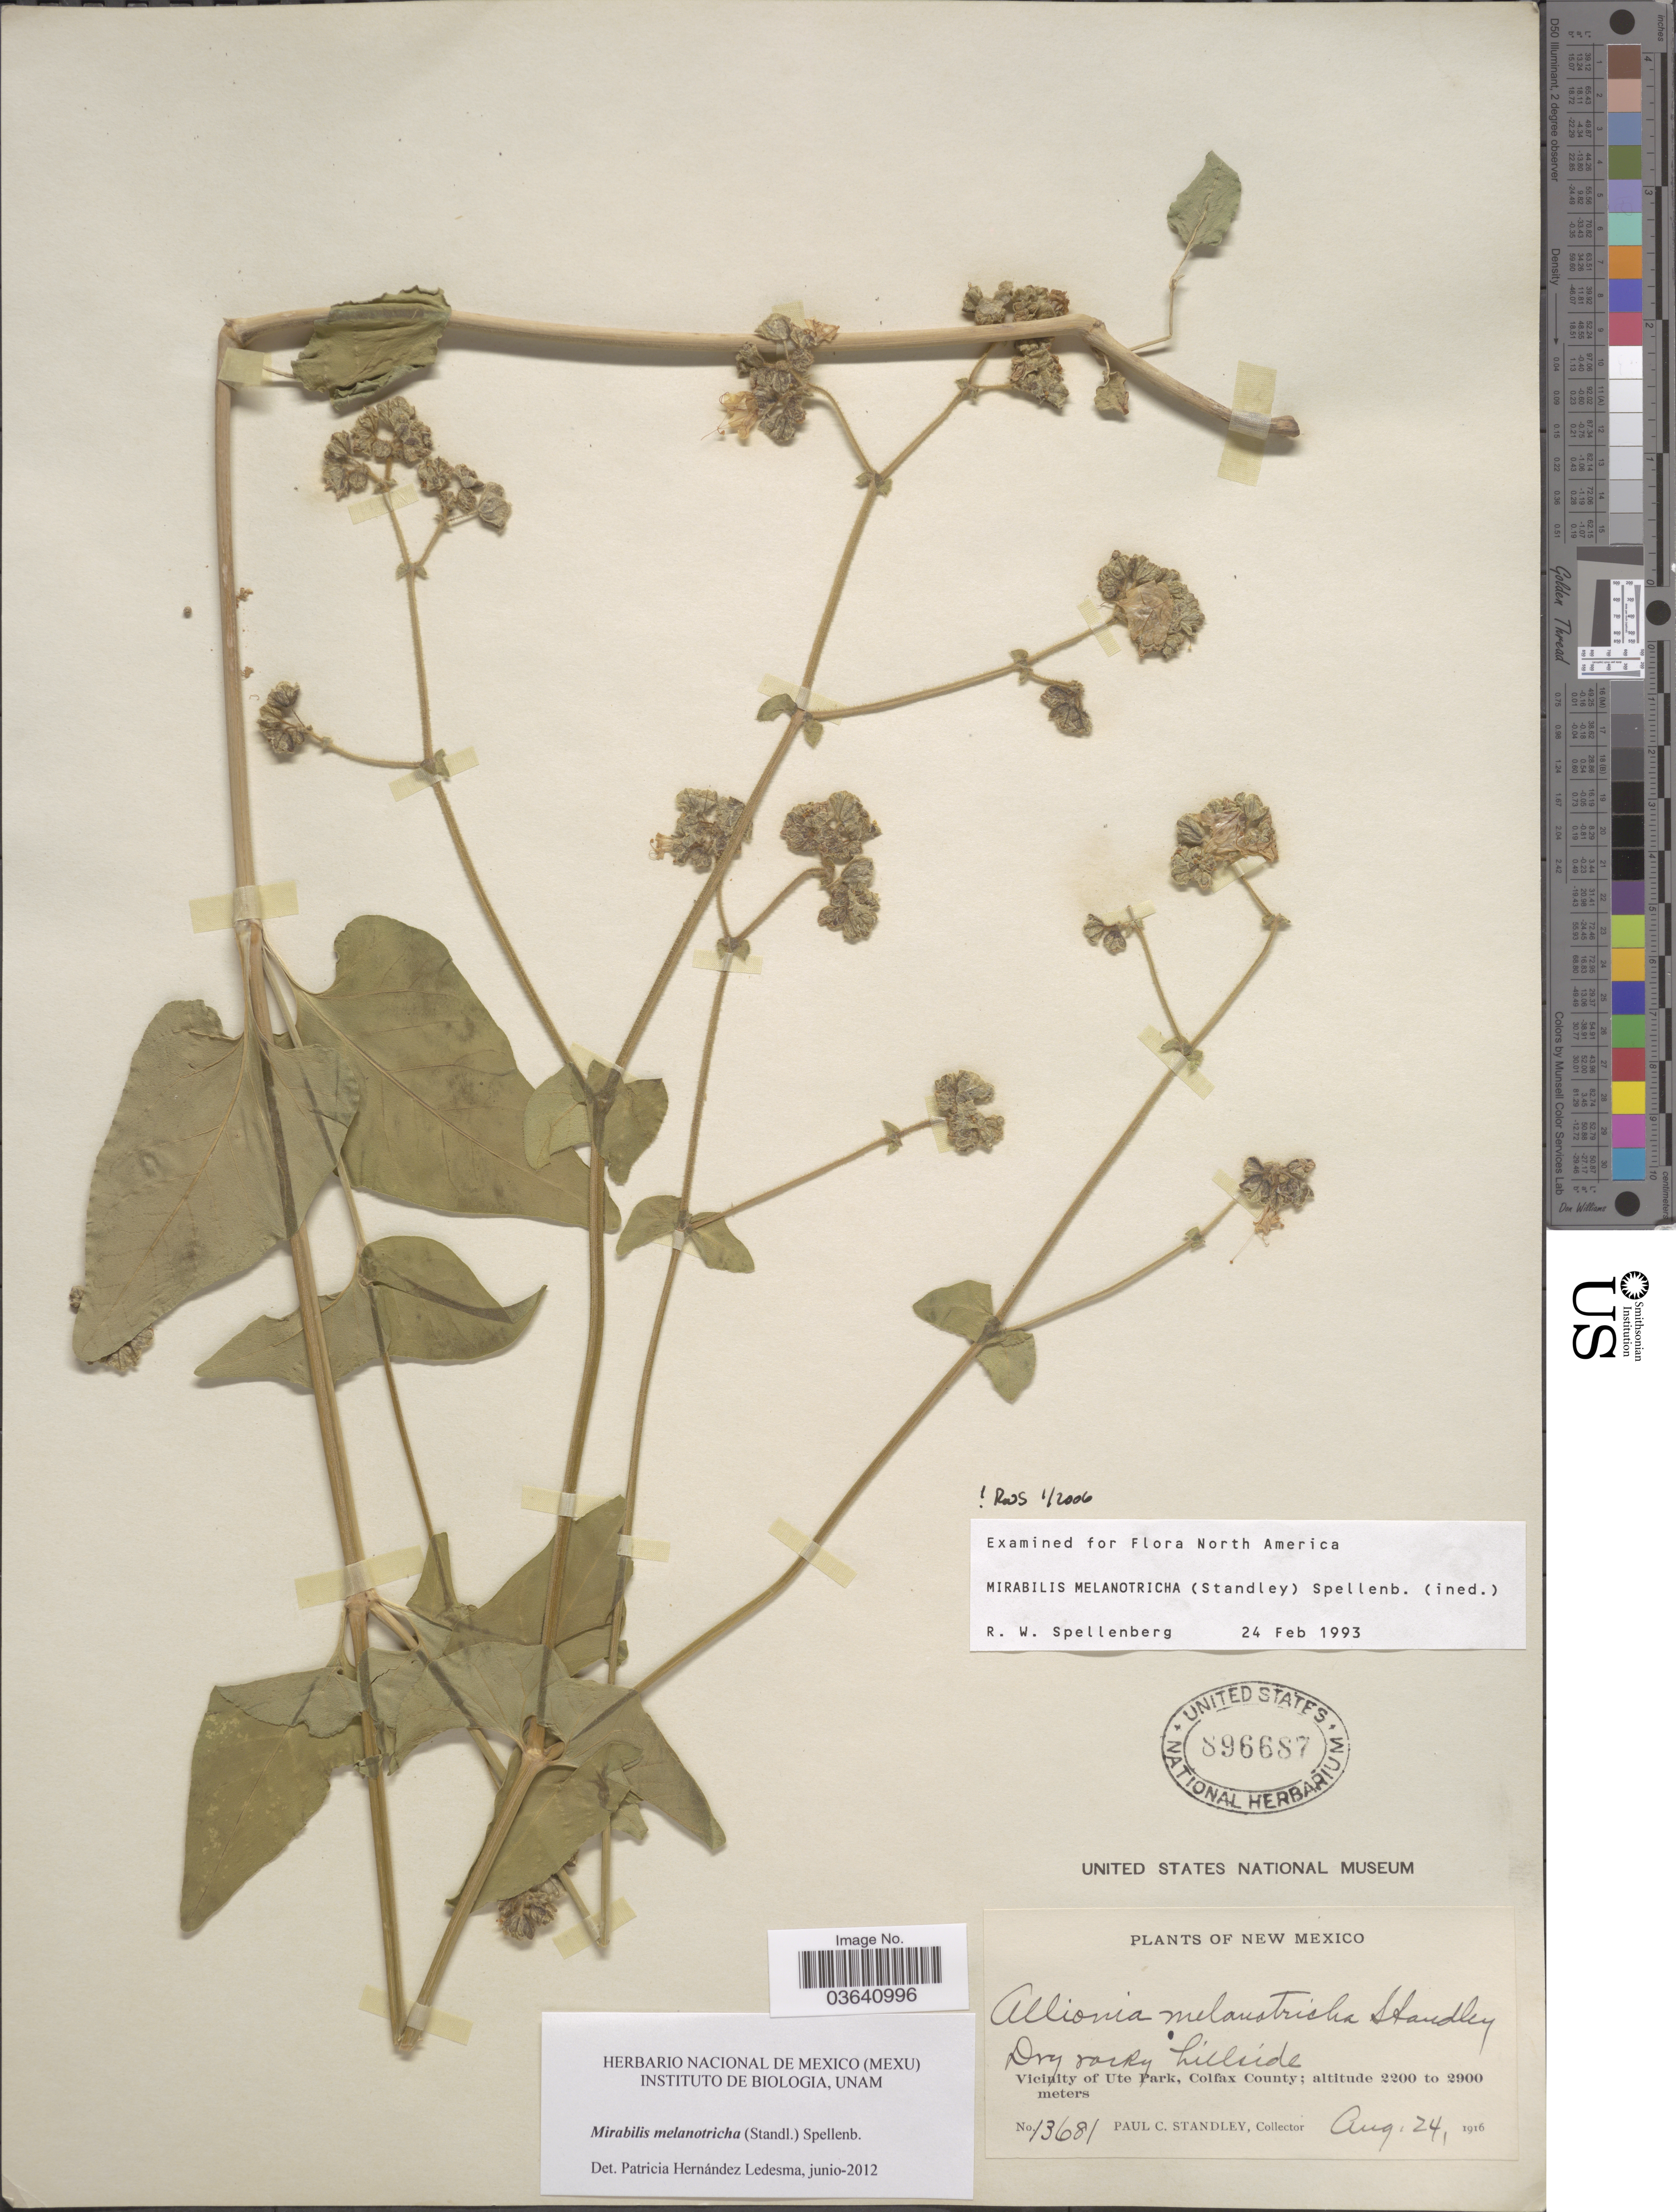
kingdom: Plantae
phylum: Tracheophyta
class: Magnoliopsida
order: Caryophyllales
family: Nyctaginaceae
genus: Mirabilis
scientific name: Mirabilis melanotricha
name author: (Standl.) Spellenb.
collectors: P. C. Standley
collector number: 13681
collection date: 1916-08-24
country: United States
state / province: New Mexico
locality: Vicinity of Ute Park, Colfax County.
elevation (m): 2200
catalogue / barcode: US 896687